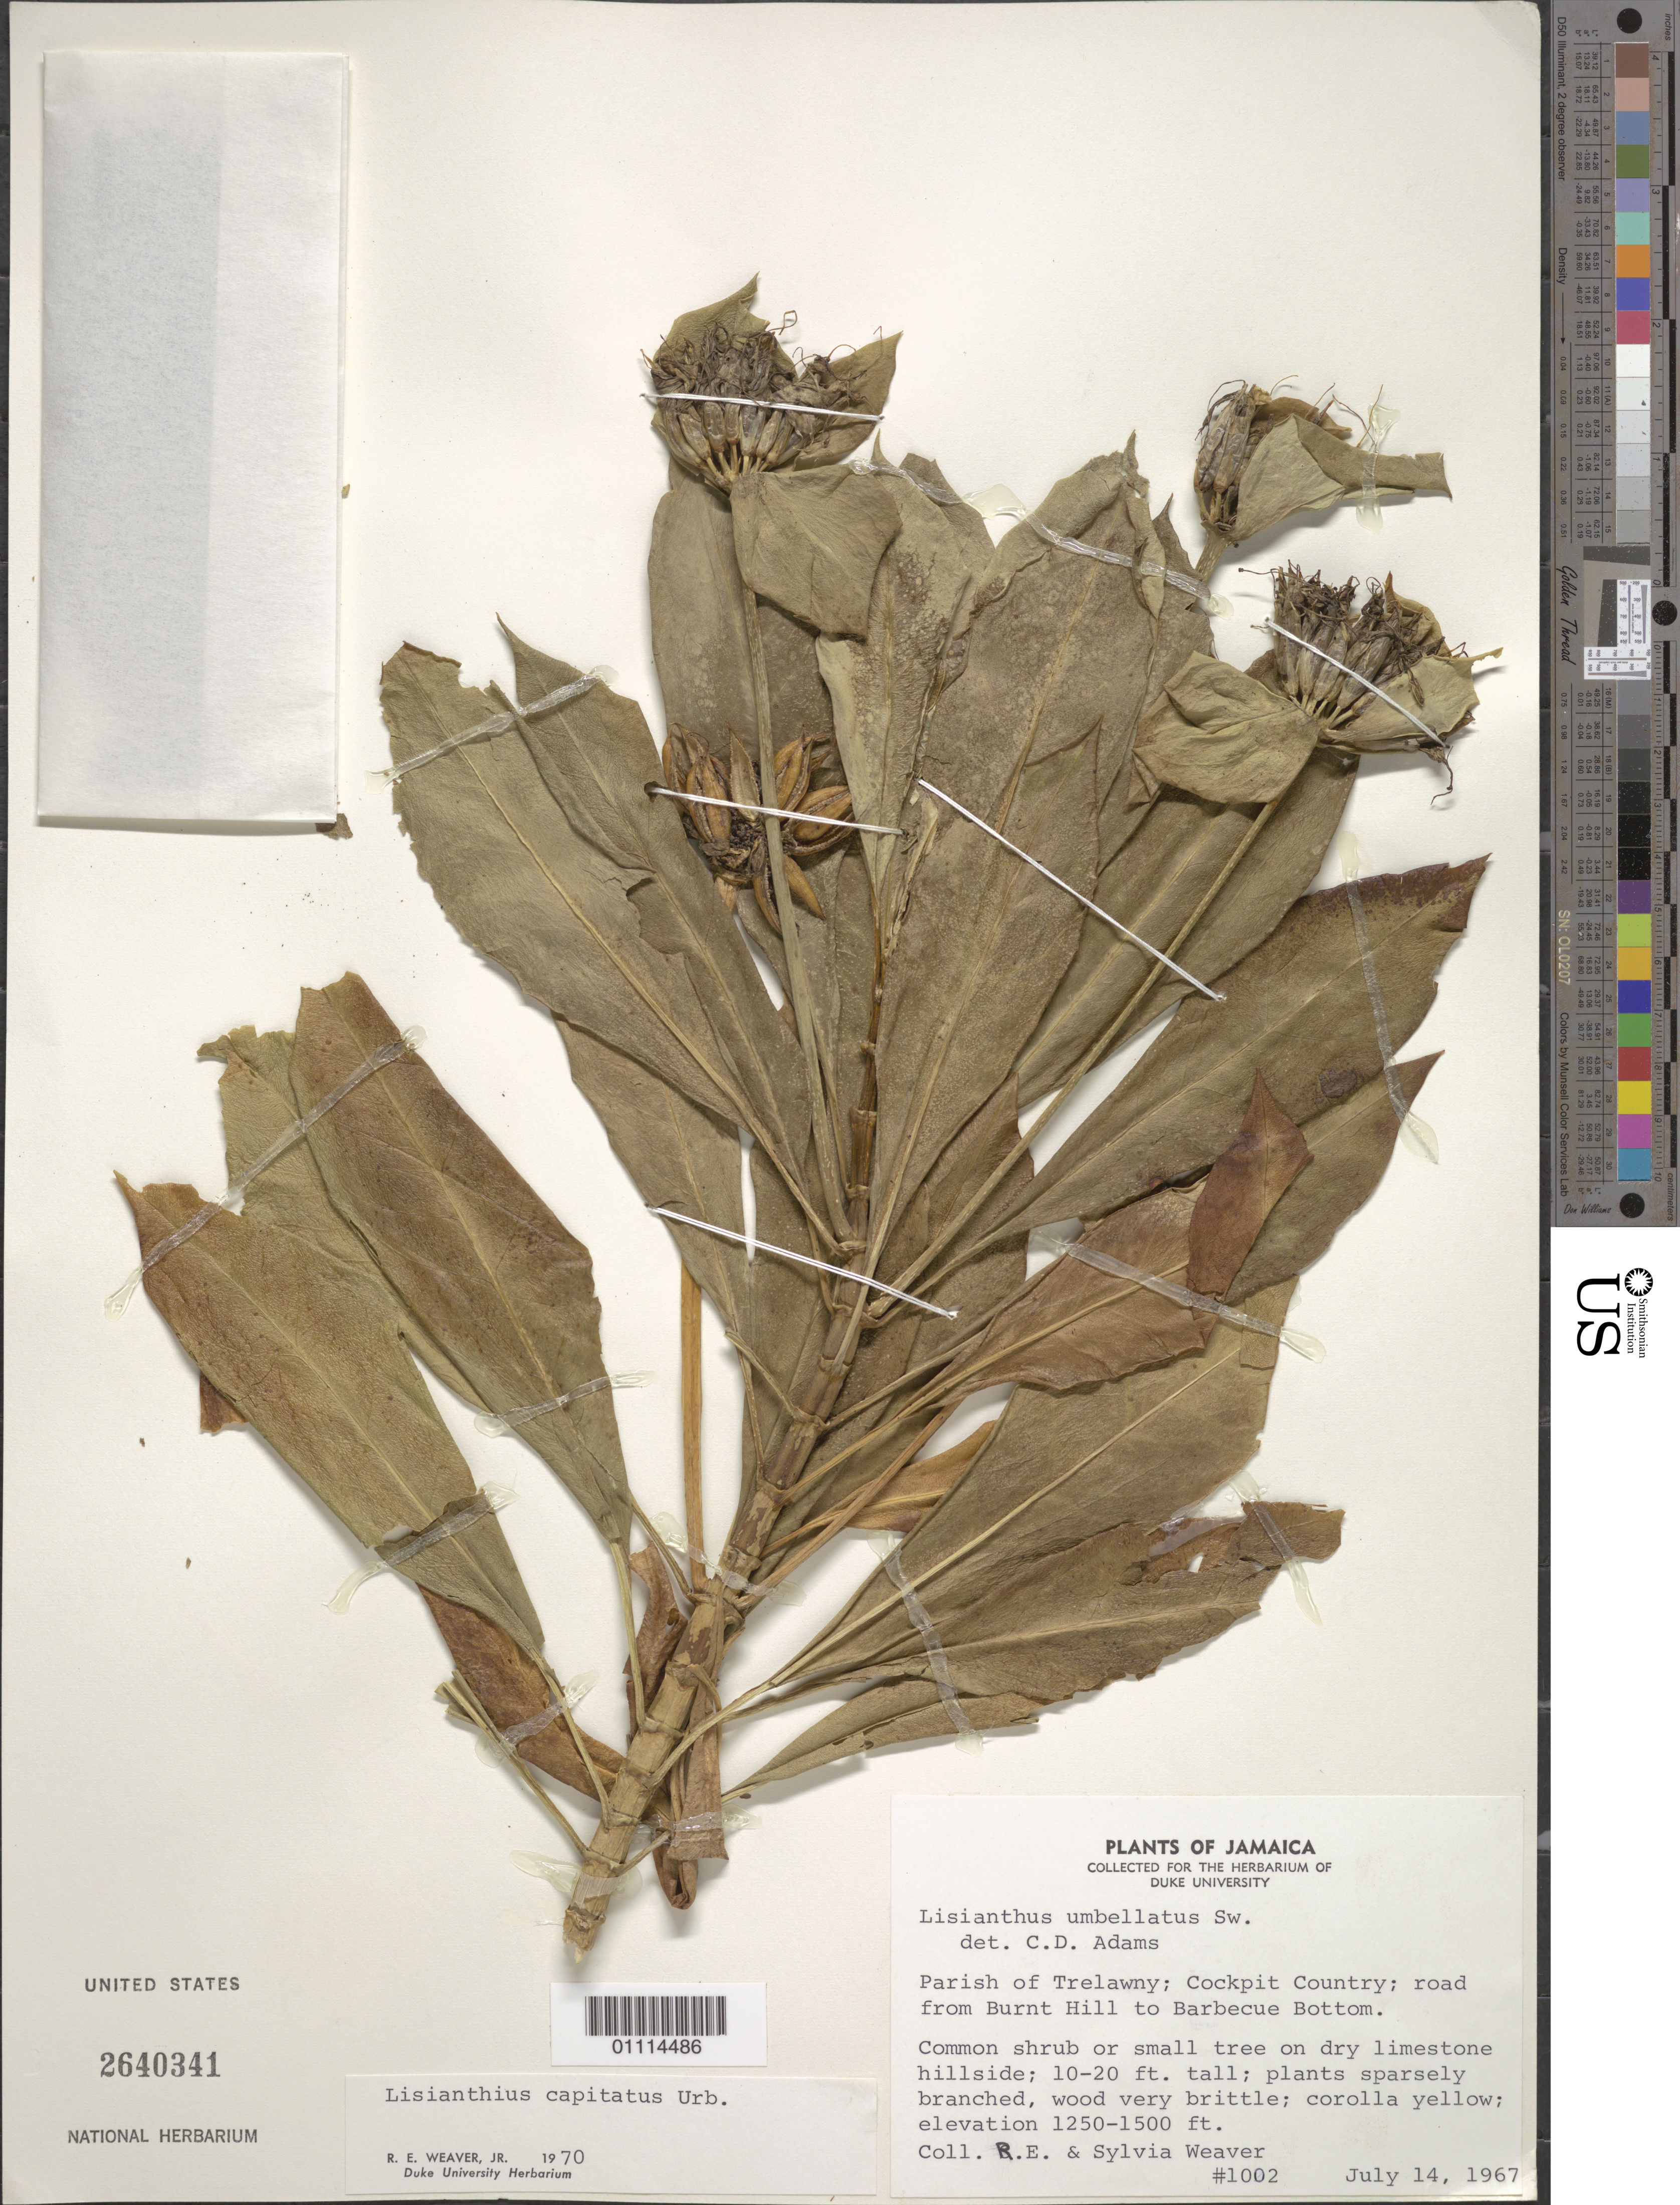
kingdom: Plantae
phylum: Tracheophyta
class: Magnoliopsida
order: Gentianales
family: Gentianaceae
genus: Lisianthius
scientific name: Lisianthius umbellatus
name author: Sw.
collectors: R. Weaver Jr. & S. Weaver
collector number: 1002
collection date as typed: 14 Jul 1967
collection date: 1967-07-14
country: Jamaica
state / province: Trelawny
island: Jamaica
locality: Cockpit Country; road from Burnt Hill to Barbecue Bottom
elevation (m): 366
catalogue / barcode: US 2640341